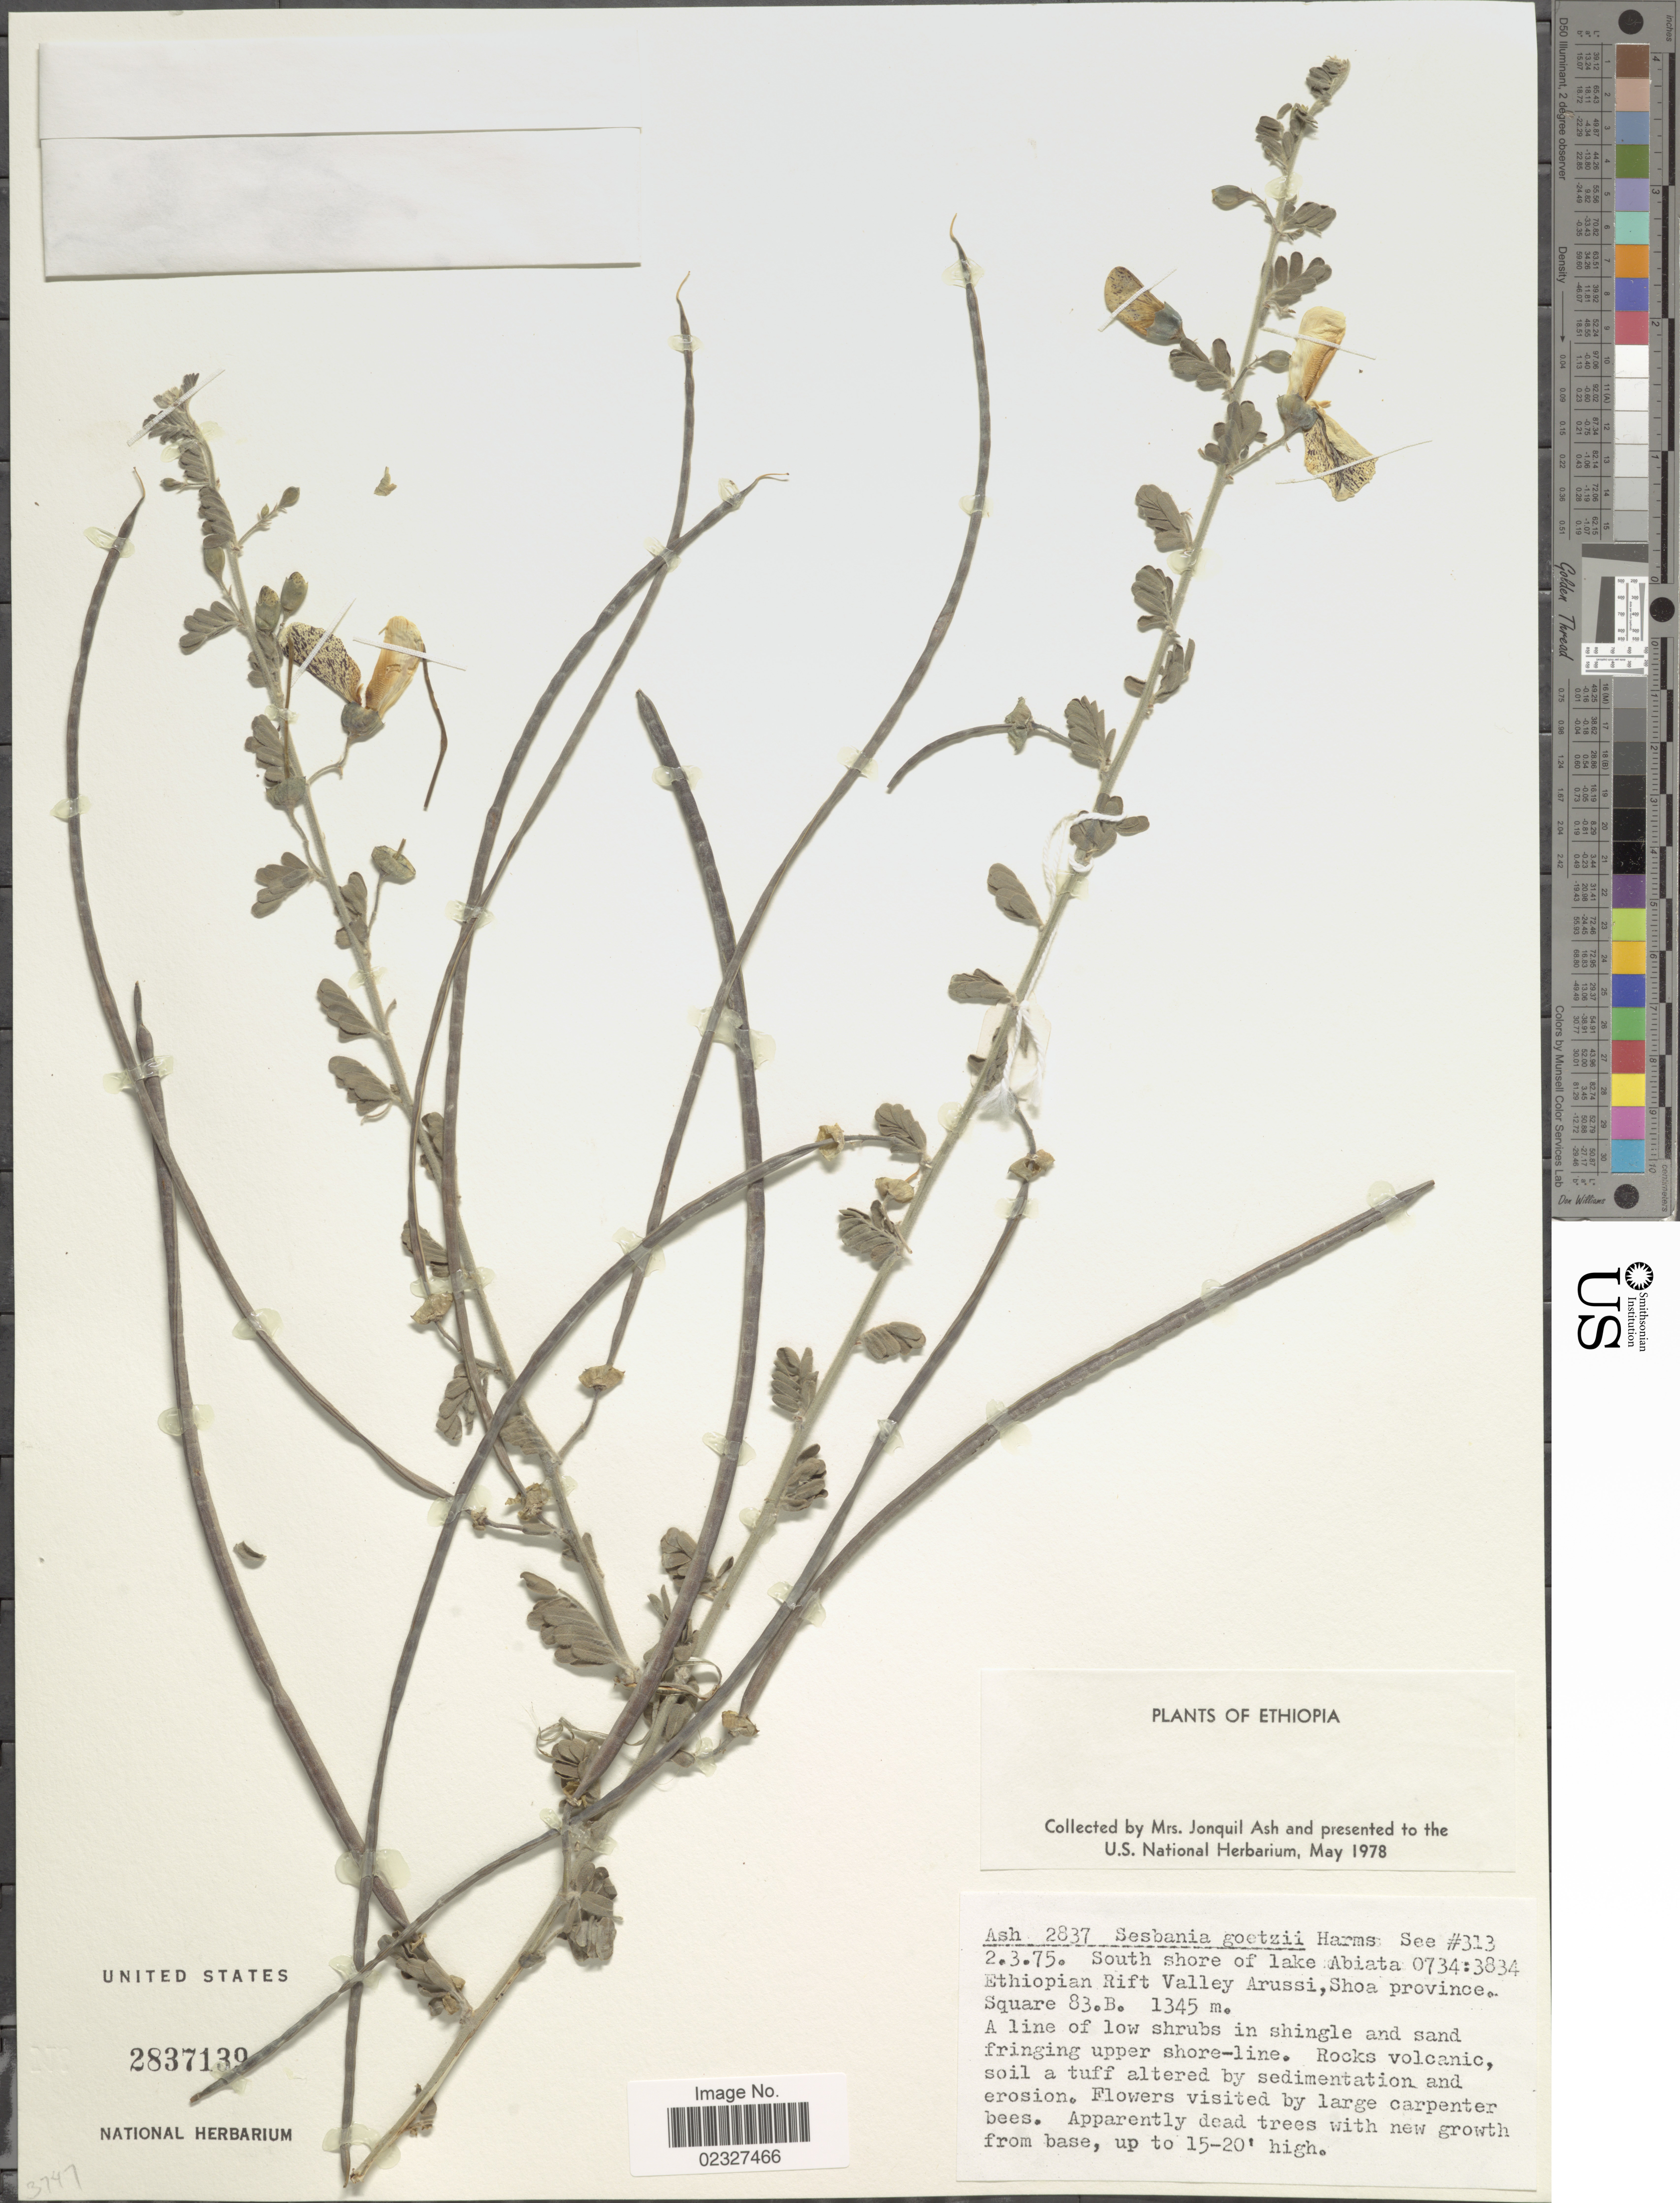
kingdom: Plantae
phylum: Tracheophyta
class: Magnoliopsida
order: Fabales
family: Fabaceae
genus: Sesbania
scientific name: Sesbania goetzei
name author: Harms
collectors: J. Ash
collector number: Ash 2837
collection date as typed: Transcribed d/m/y: 2/3/75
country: Ethiopia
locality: South shore of lake Abiata, Ethiopian Rift Valley Arussi, Shoa province, Square 83.B.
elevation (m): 1345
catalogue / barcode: US 2837139